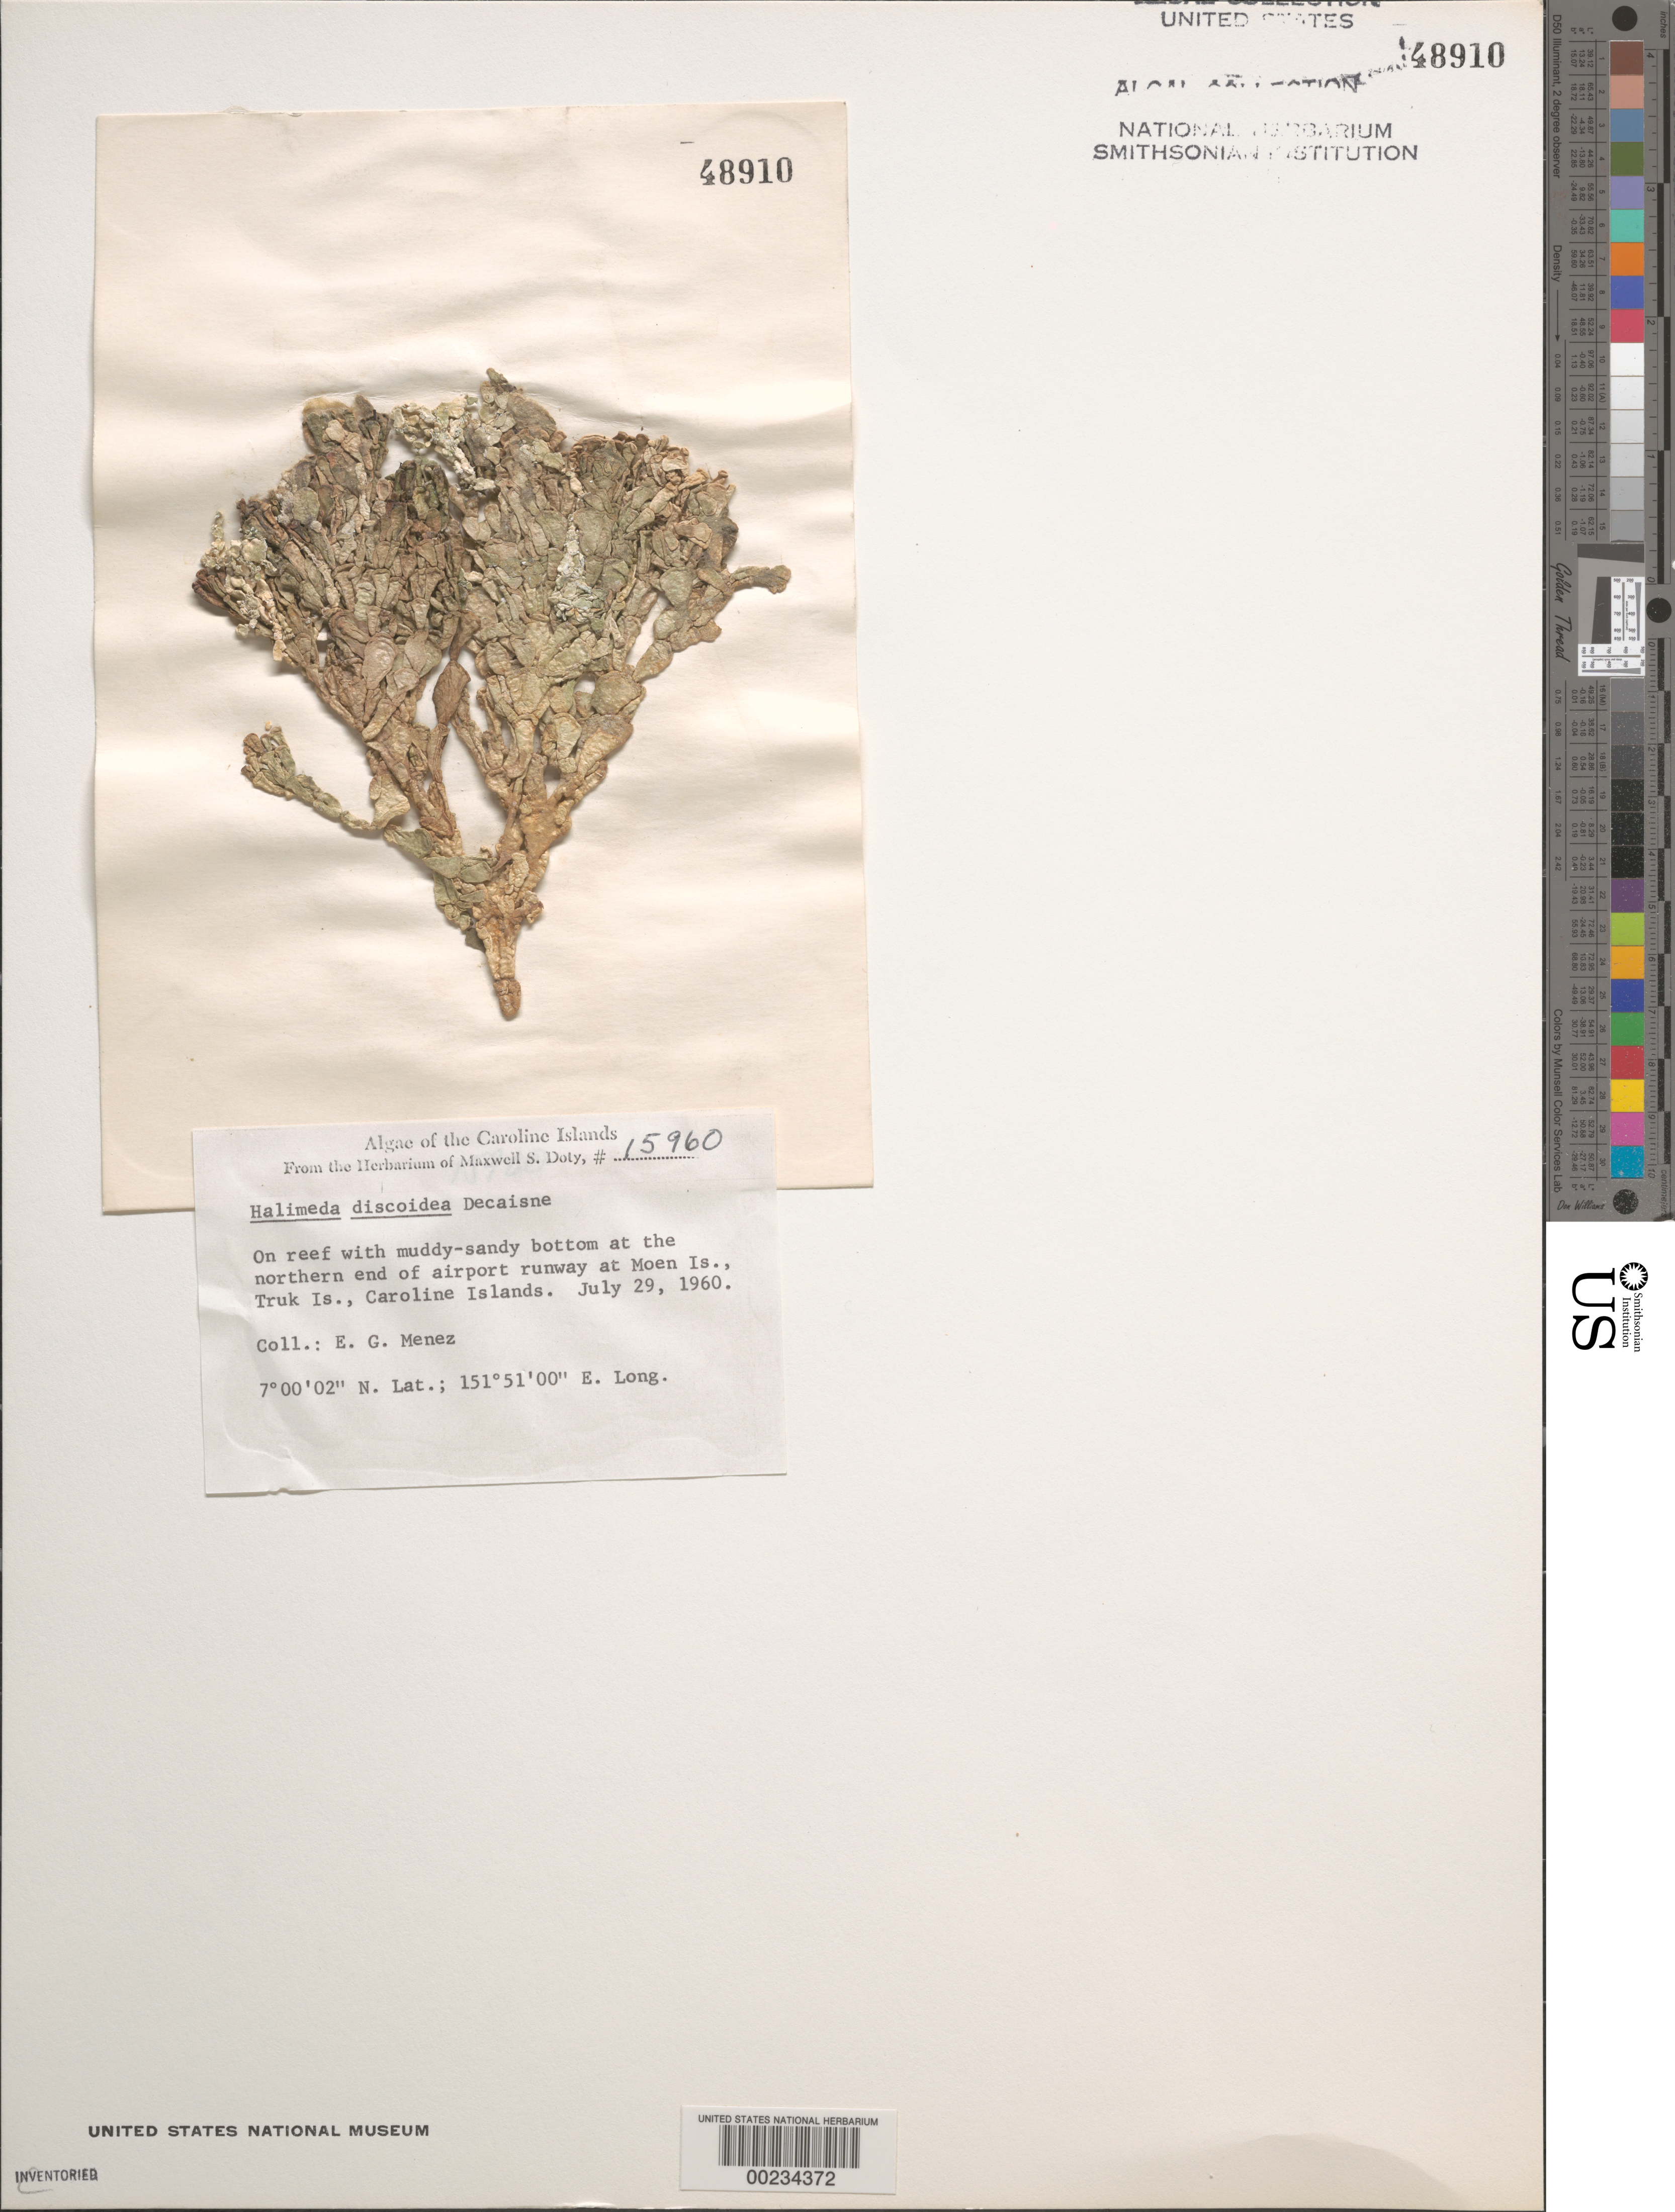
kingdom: Plantae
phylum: Chlorophyta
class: Ulvophyceae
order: Bryopsidales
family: Halimedaceae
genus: Halimeda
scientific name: Halimeda discoidea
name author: Decne.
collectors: Meñez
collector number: MSD 15960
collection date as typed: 29 Jul 1960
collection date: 1960-07-29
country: Micronesia, Federated States of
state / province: Truk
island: Moen [Wono]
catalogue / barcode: US 48910